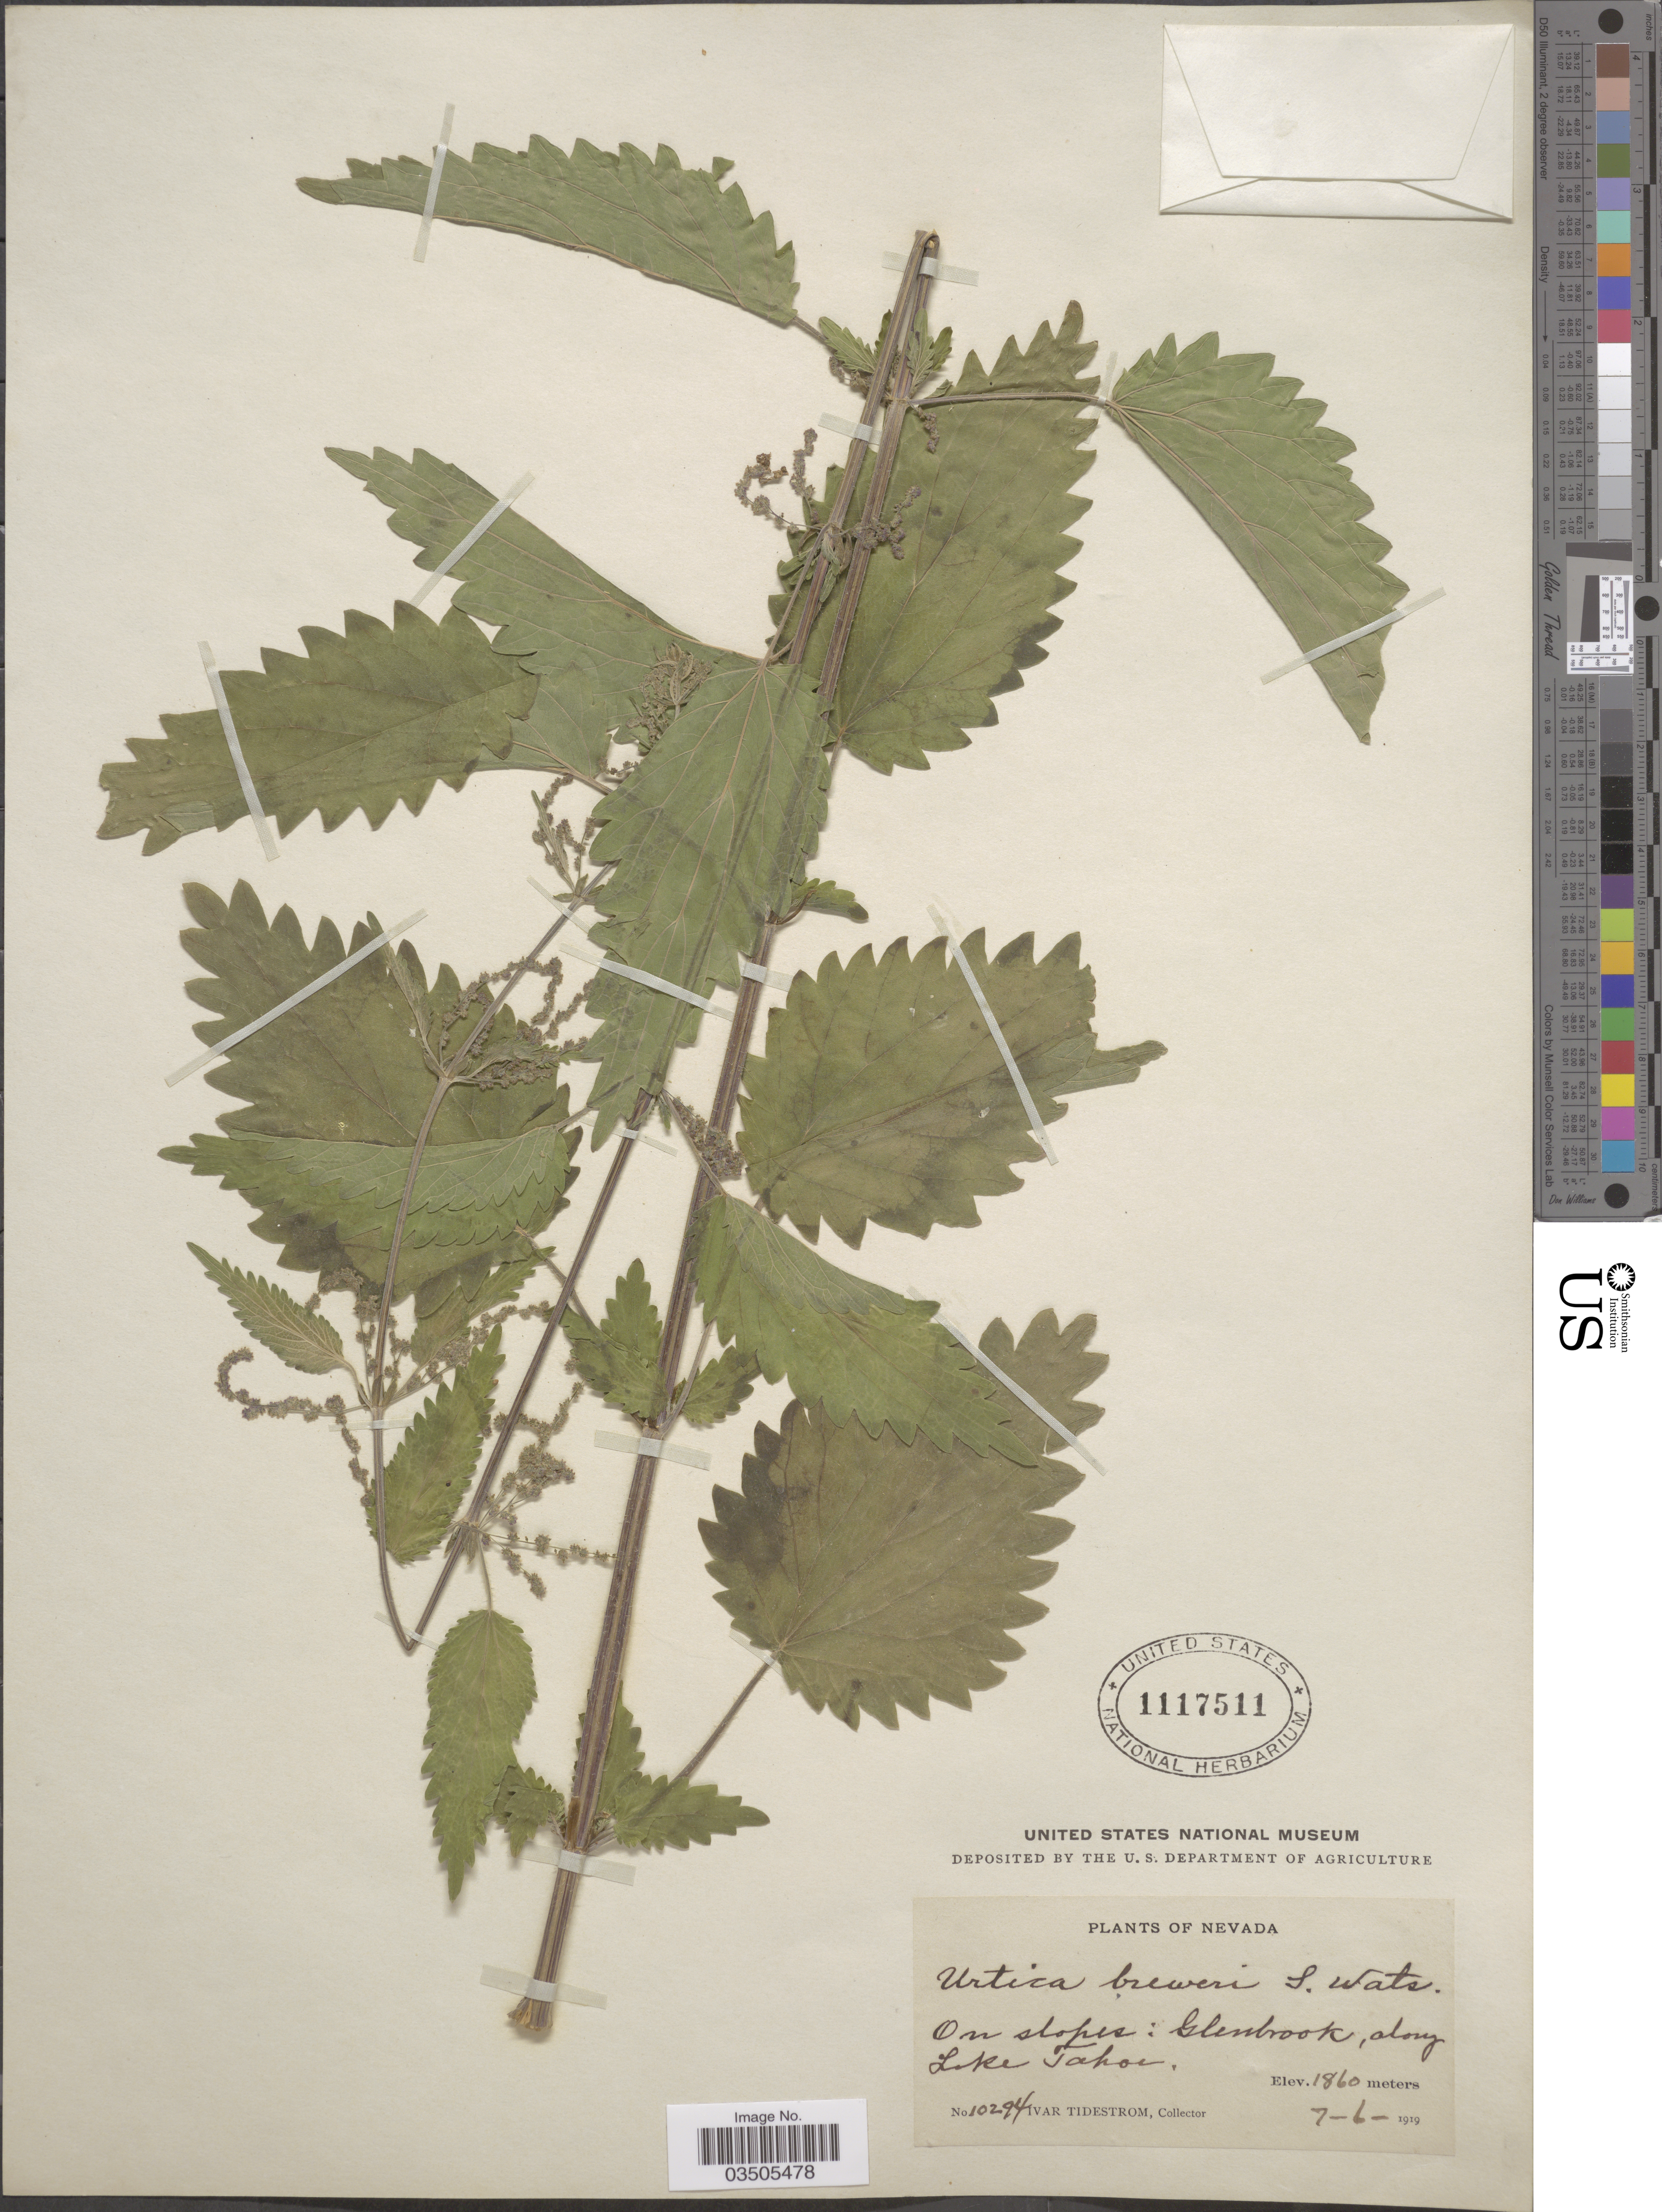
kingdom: Plantae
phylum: Tracheophyta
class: Magnoliopsida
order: Rosales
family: Urticaceae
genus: Urtica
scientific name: Urtica dioica subsp. holosericea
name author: (Nutt.) Thorne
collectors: I. F. Tidestrom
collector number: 10294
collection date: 1919-07-06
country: United States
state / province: Nevada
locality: On slopes: Glenbrook, along Lake Tahoe.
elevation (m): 1860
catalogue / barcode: US 1117511